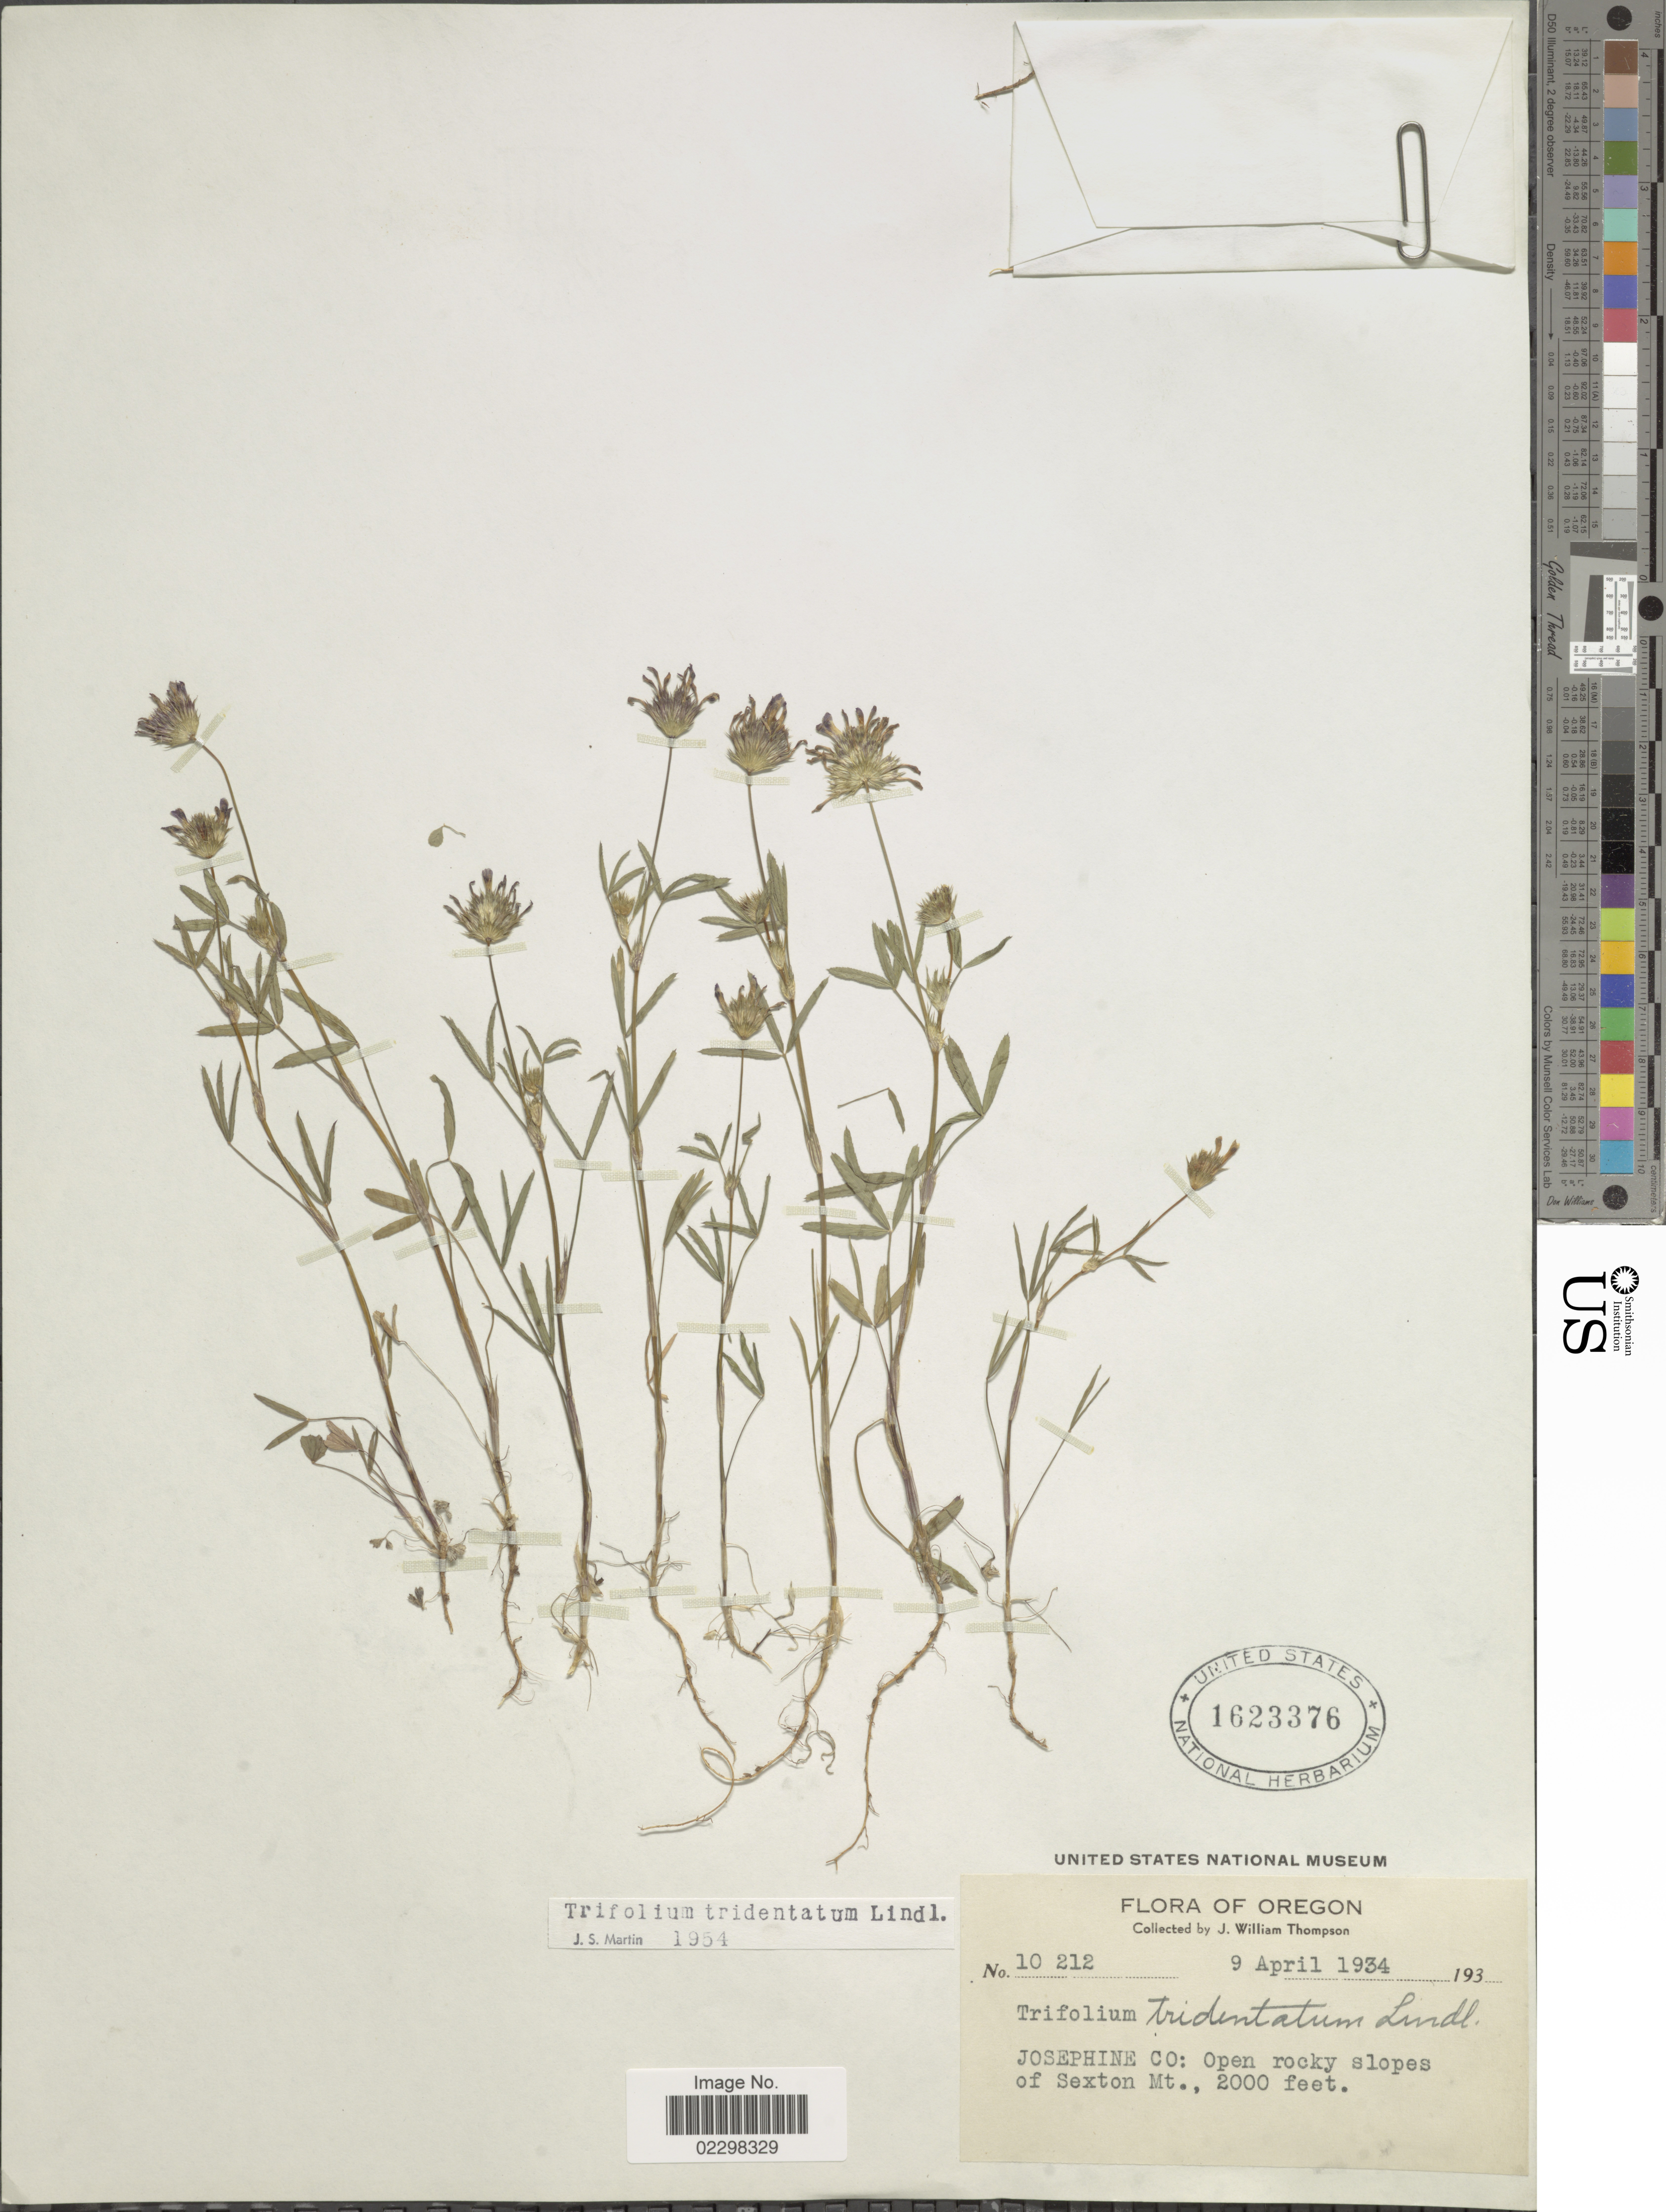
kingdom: Plantae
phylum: Tracheophyta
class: Magnoliopsida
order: Fabales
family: Fabaceae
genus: Trifolium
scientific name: Trifolium tridentatum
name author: Lindl.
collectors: J. W. Thompson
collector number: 10212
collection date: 1934-04-09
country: United States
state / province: Oregon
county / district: Josephine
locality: Oregon, Josephine Co: Open rocky slopes of Sexton Mt.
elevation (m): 610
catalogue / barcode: US 1623376